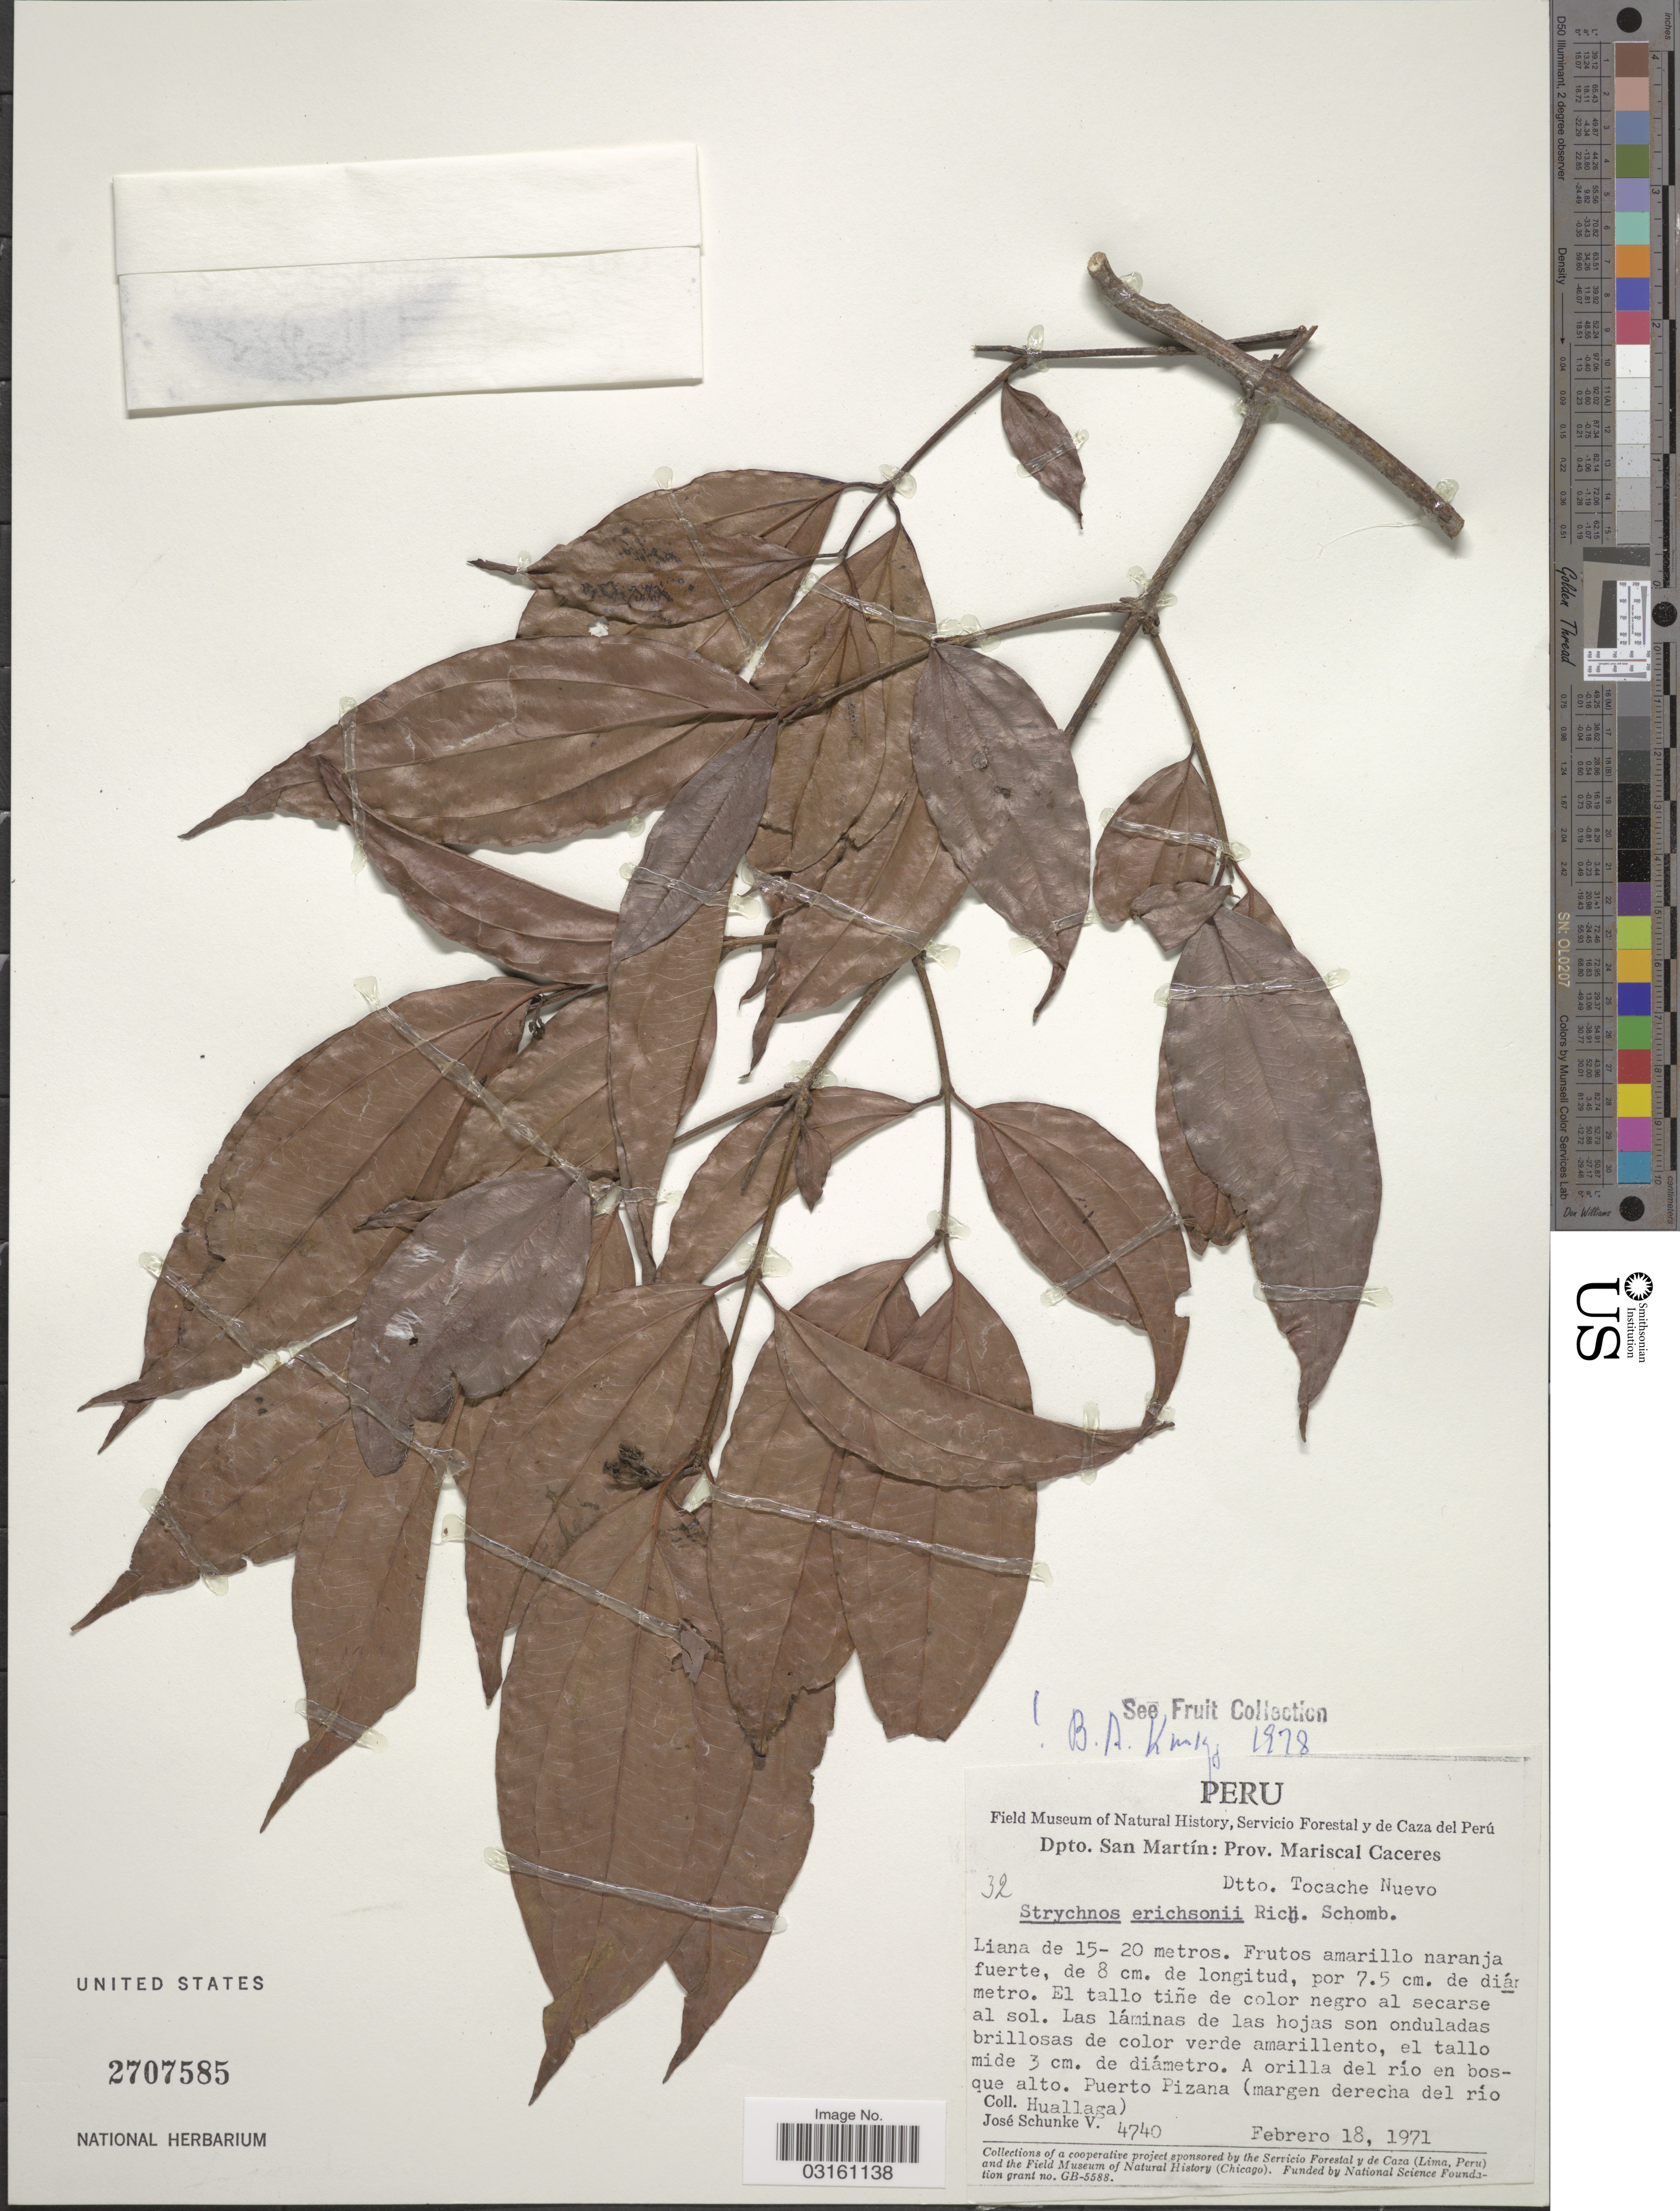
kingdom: Plantae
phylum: Tracheophyta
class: Magnoliopsida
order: Gentianales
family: Loganiaceae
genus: Strychnos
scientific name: Strychnos erichsonii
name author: R.H. Schomb. ex Progel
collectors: J. Schunke Vigo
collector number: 4740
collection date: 1971-02-18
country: Peru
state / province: San Martín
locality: Dpto. San Martín: Prov. Mariscal Caceres. Dtto. Tocache Nuevo. Puerto Pizana (margen derecha del río Huallaga).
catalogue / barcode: US 2707585